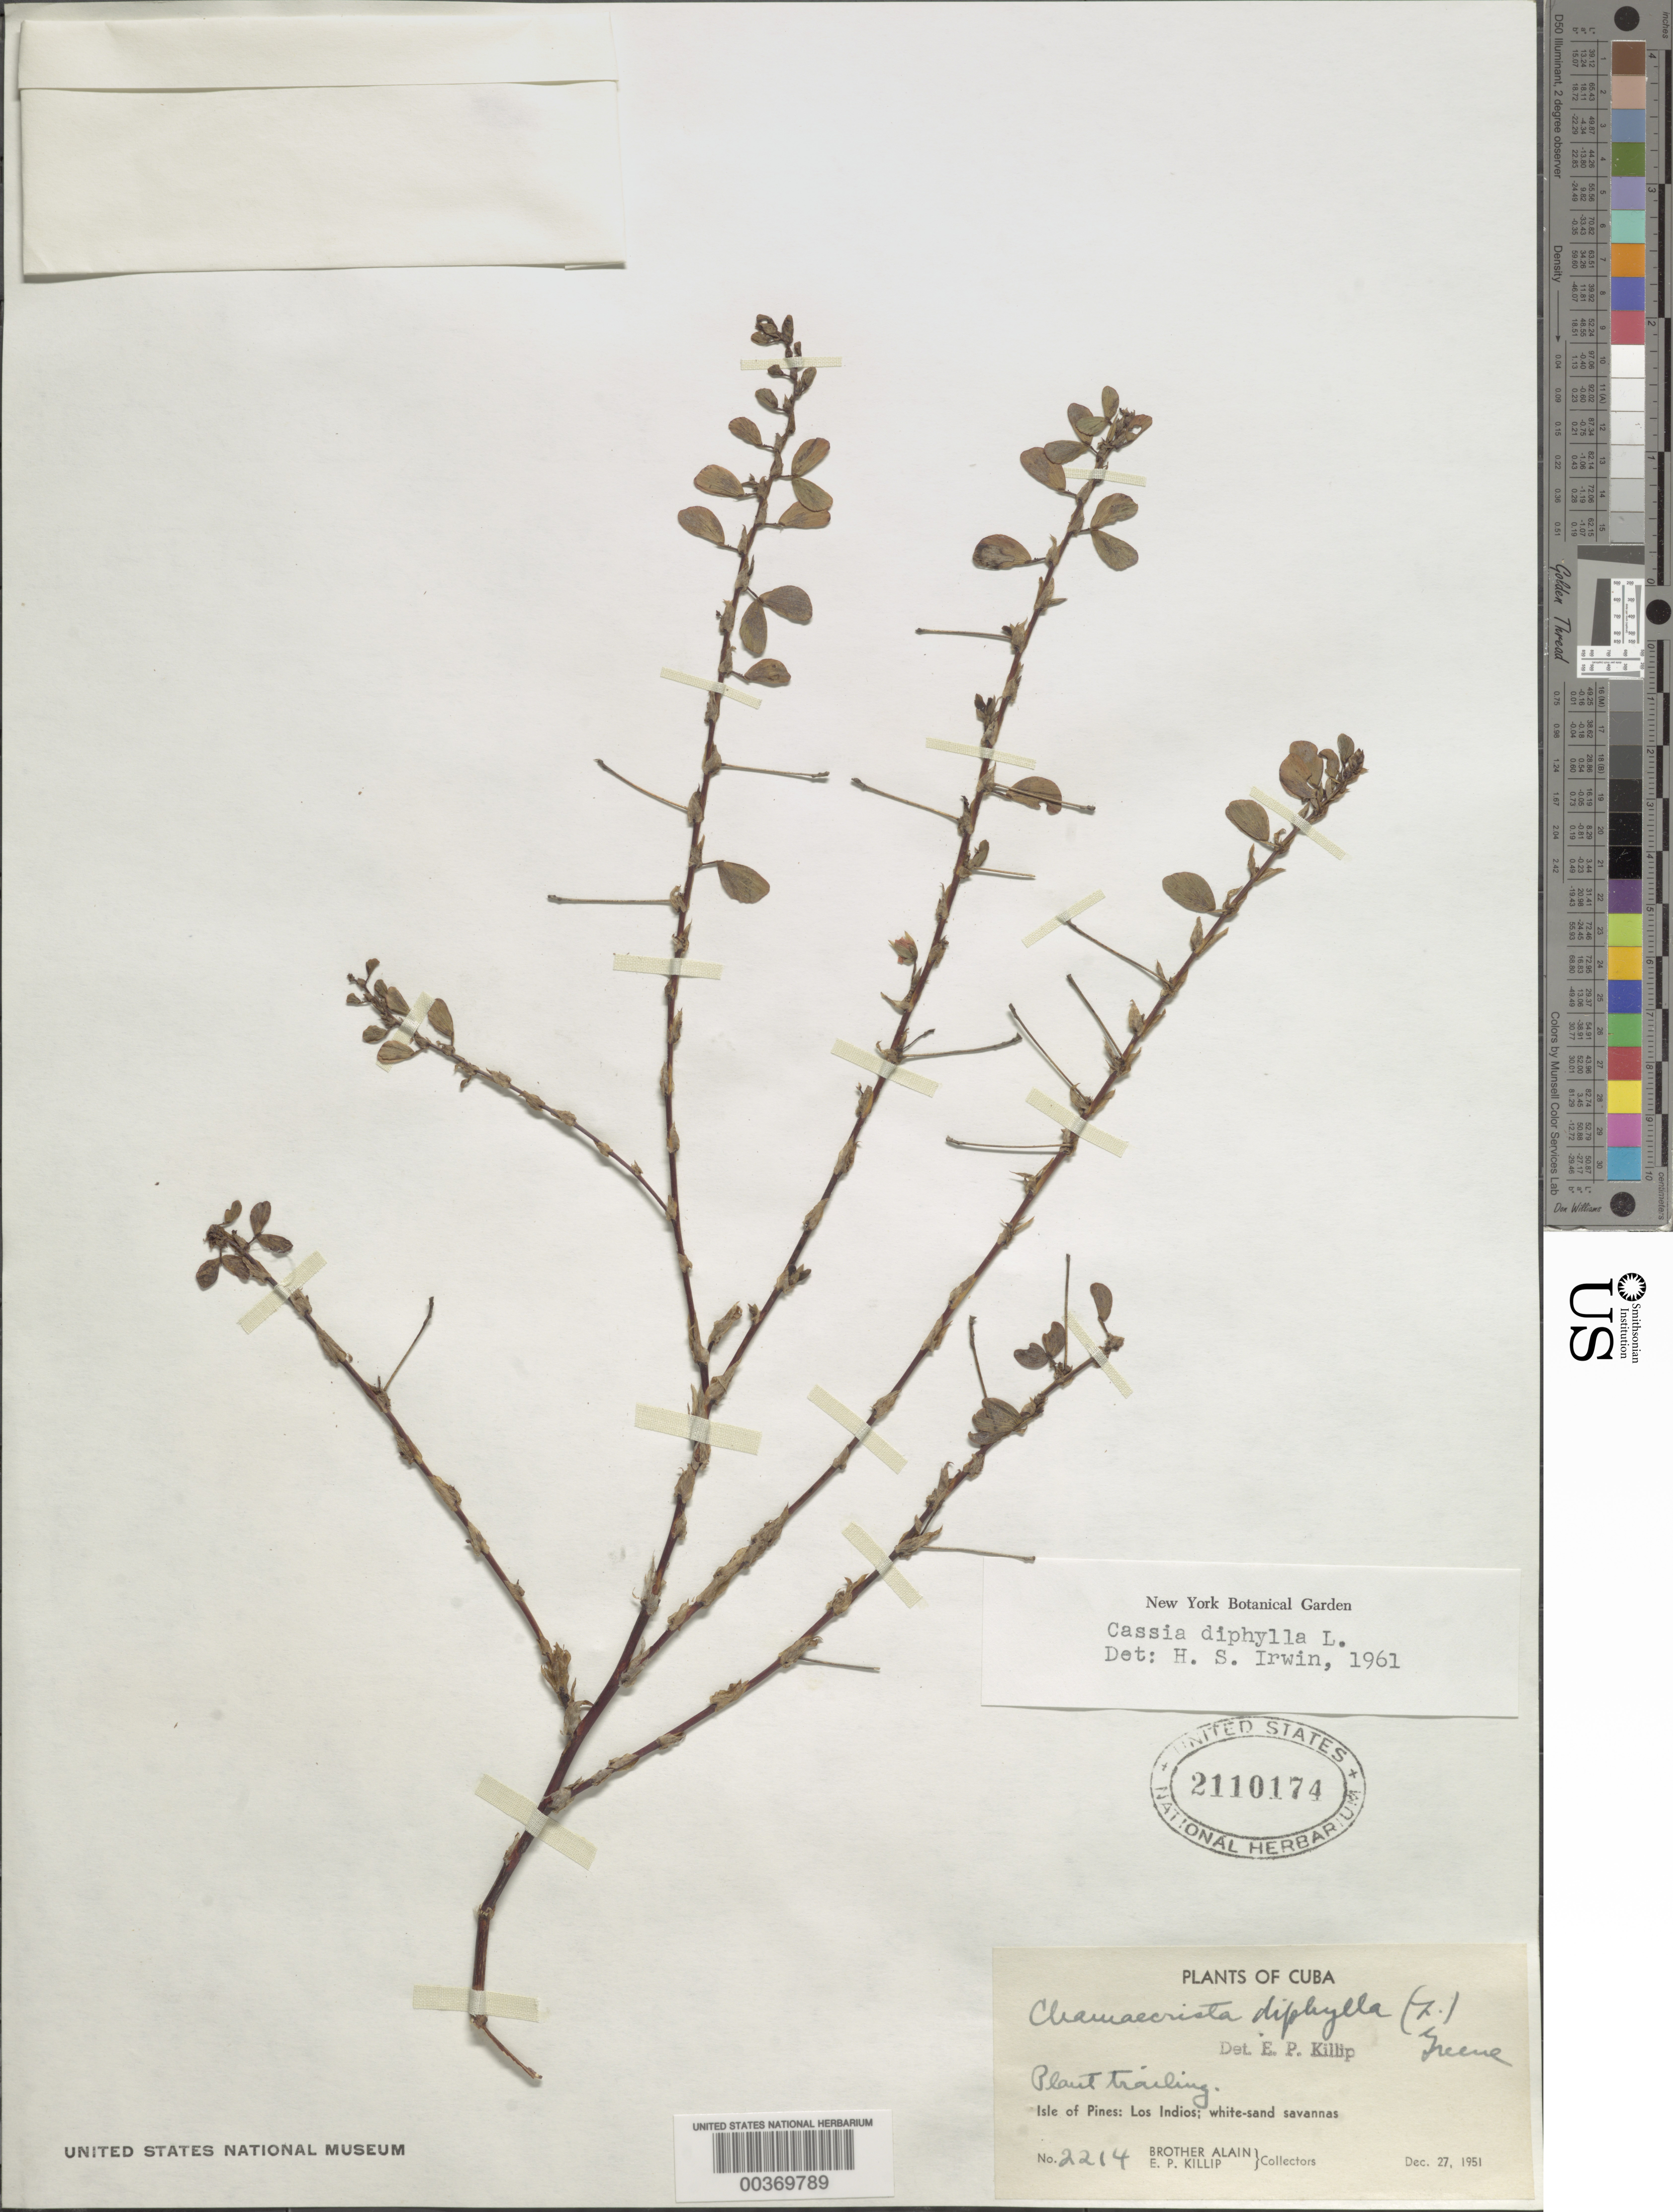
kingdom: Plantae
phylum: Tracheophyta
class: Magnoliopsida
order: Fabales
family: Fabaceae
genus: Chamaecrista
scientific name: Chamaecrista diphylla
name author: (L.) Greene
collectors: A. H. Liogier & E. P. Killip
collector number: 2214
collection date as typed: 27 Dec 1951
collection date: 1951-12-27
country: Cuba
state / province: Isla de La Juventud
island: Isla de La Juventud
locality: Los indios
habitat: Savannas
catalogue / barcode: US 2110174